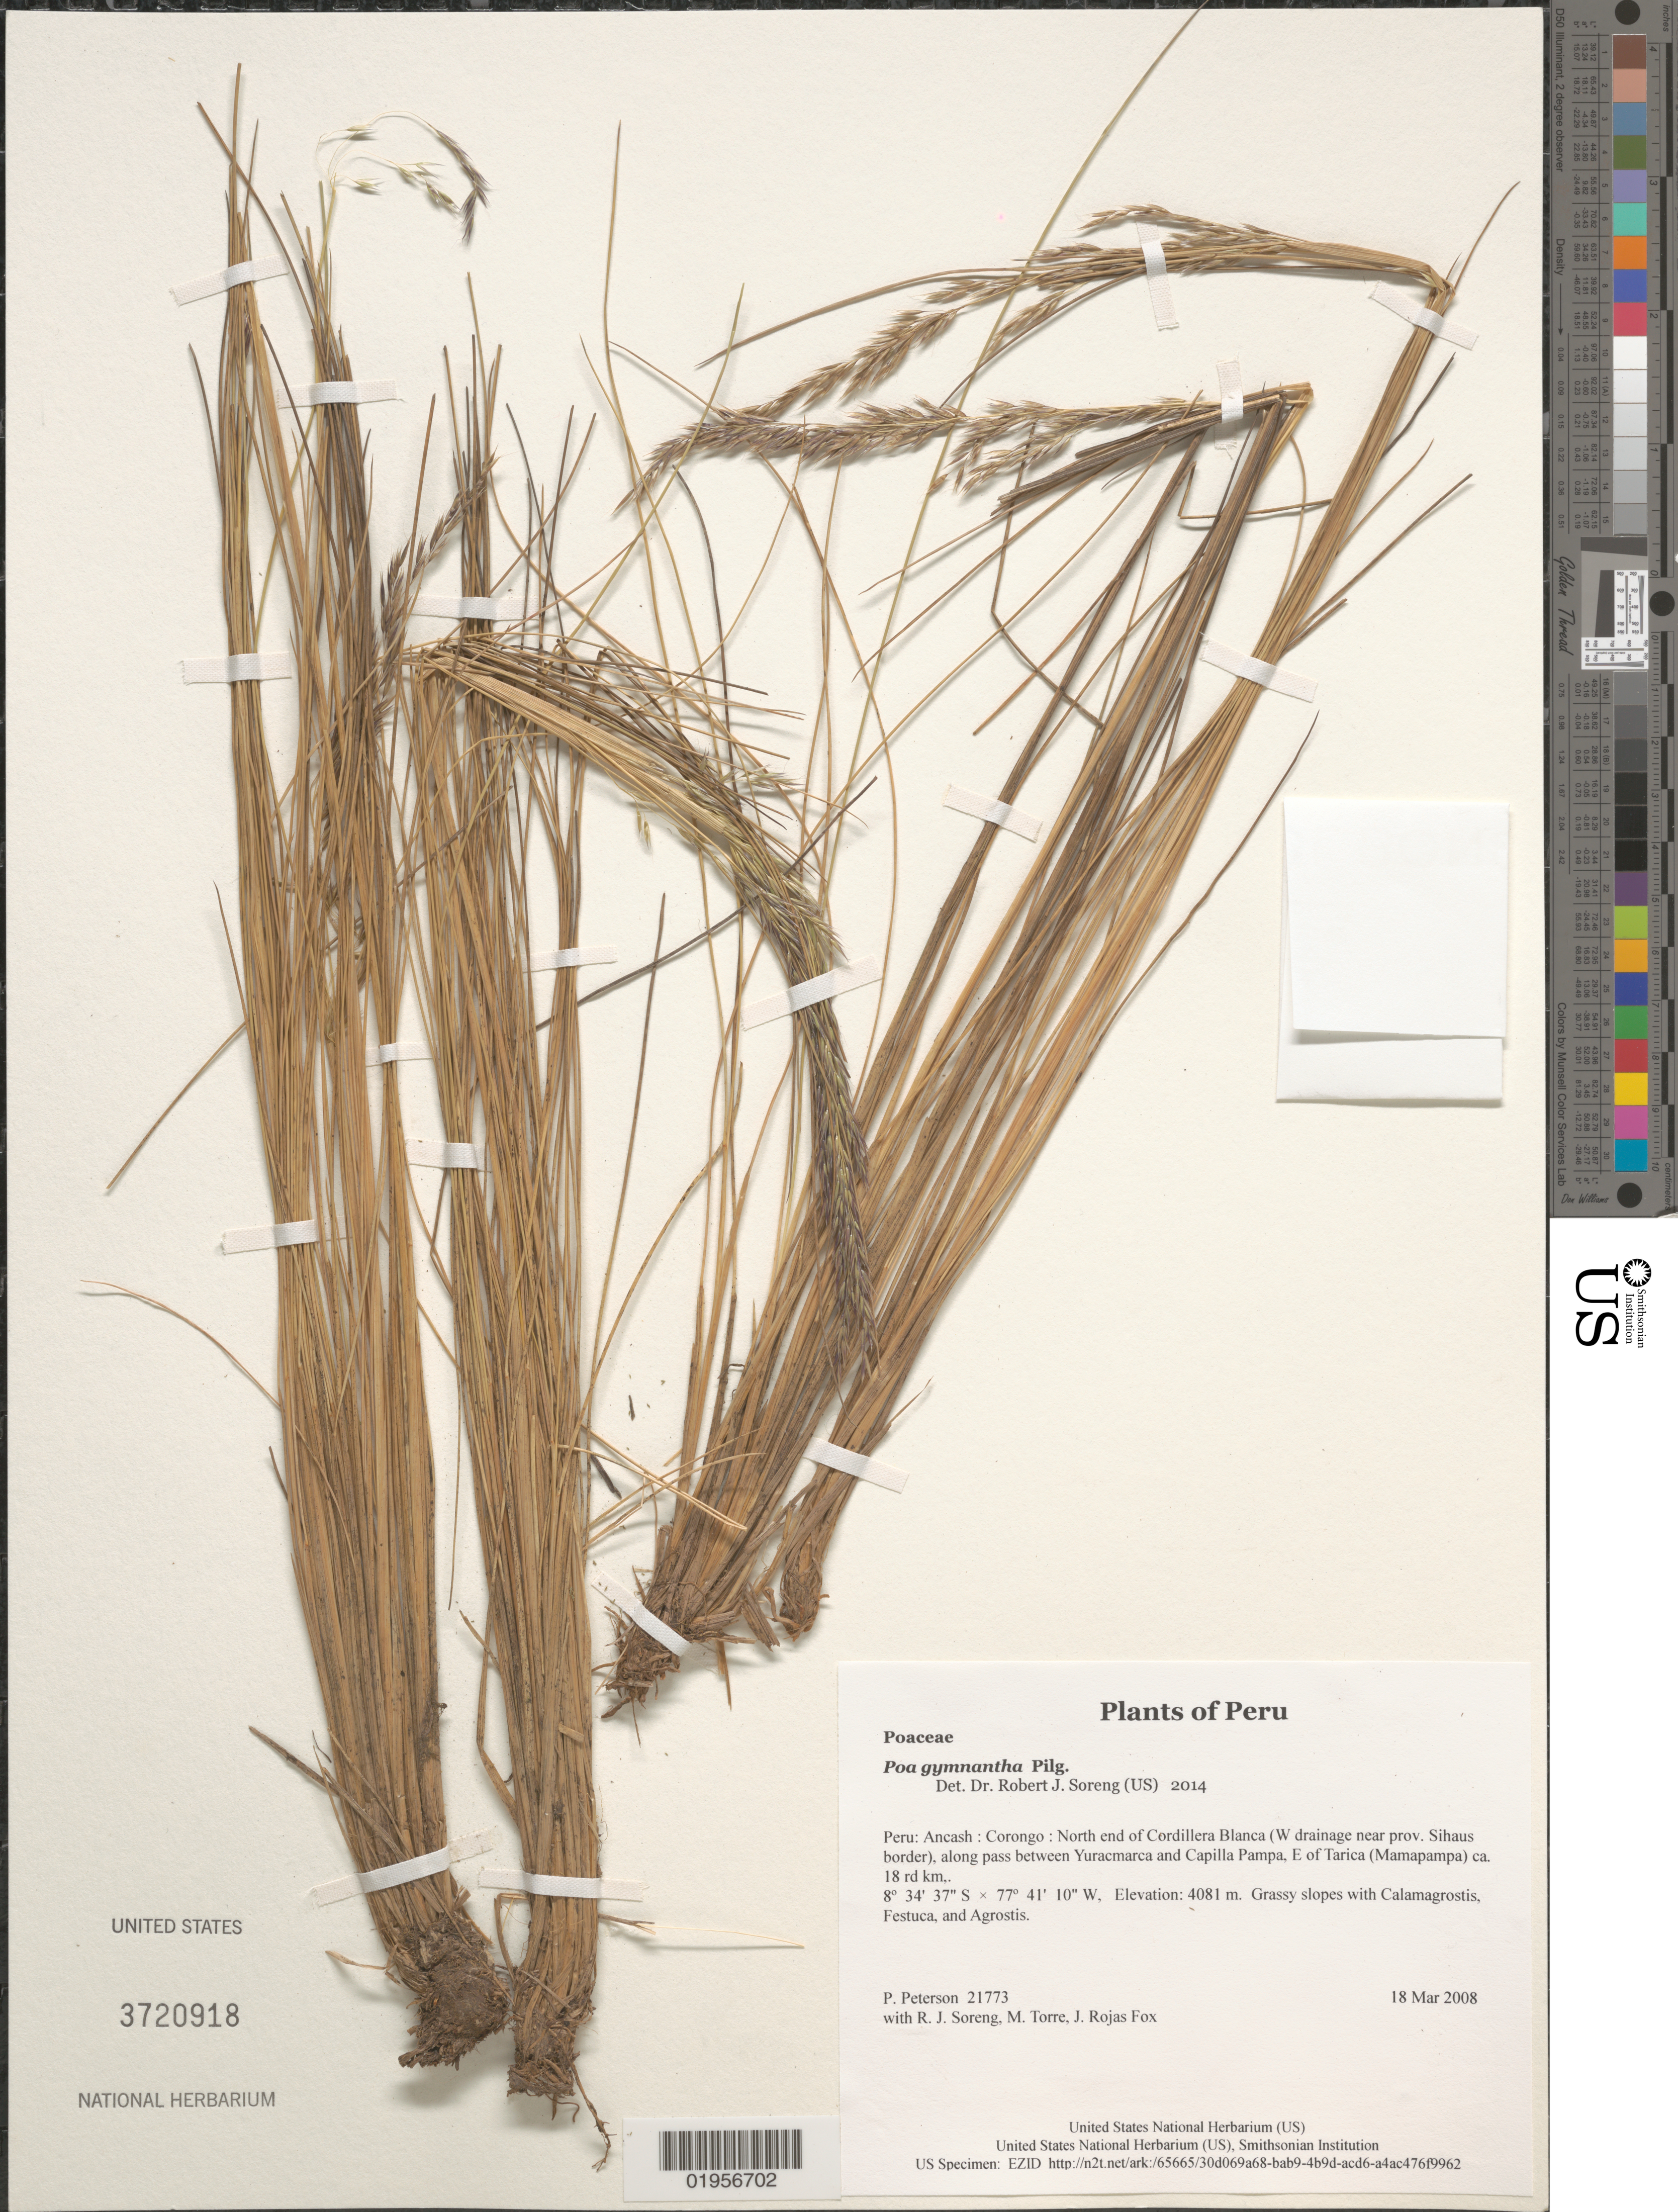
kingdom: Plantae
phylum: Tracheophyta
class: Liliopsida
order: Poales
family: Poaceae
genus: Poa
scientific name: Poa gymnantha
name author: Pilg.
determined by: Soreng, Robert J., Research Associate (BOT), Smithsonian Institution - National Museum of Natural History (UNITED STATES)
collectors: P. M. Peterson, R. J. Soreng, M. Torre & J. Rojas Fox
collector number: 21773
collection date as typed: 18 Mar 2008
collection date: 2008-03-18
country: Peru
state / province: Ancash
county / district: Corongo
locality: North end of Cordillera Blanca (W drainage near prov. Sihaus border), along pass between Yuracmarca and Capilla Pampa, E of Tarica (Mamapampa) ca. 18 rd km,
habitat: Grassy slopes with Calamagrostis, Festuca, and Agrostis.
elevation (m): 4081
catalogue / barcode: US 3720918